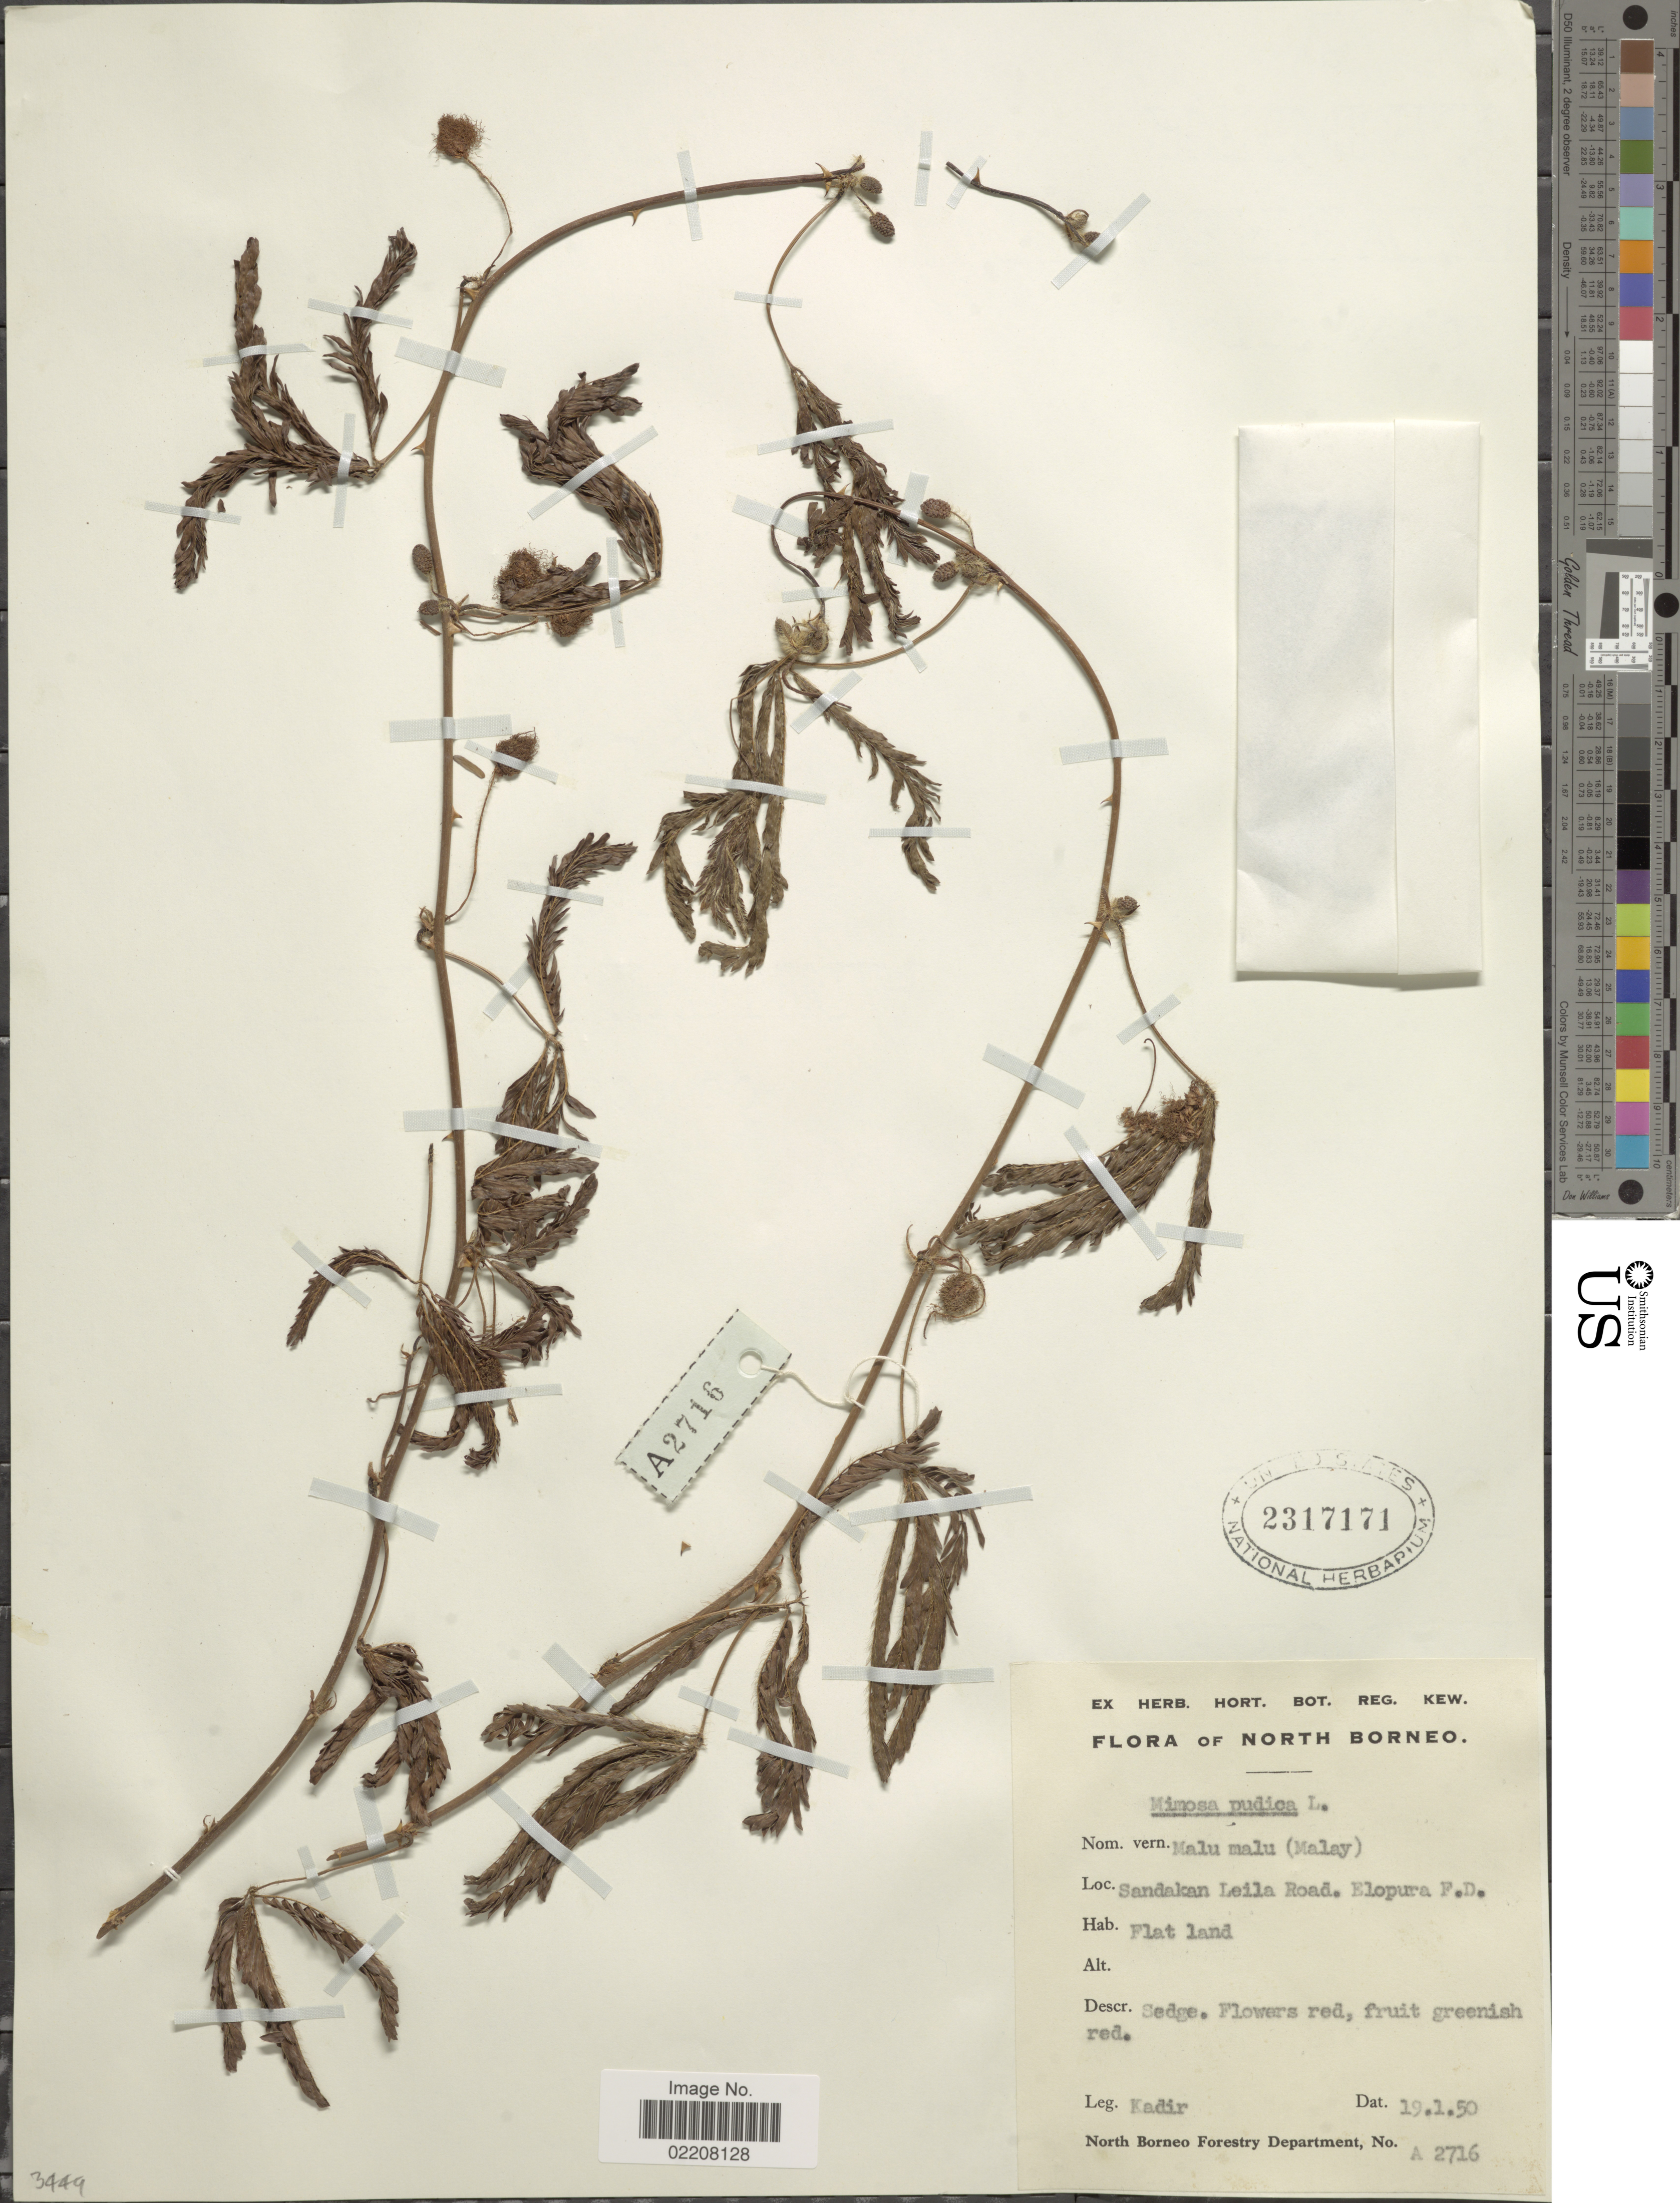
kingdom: Plantae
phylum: Tracheophyta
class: Magnoliopsida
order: Fabales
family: Fabaceae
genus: Mimosa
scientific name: Mimosa pudica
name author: L.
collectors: -. Kadir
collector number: A 2716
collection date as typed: Transcribed d/m/y: 19/1/50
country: Malaysia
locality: North Borneo. Sandakan Leila Road. Elopura F.D.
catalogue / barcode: US 2317171